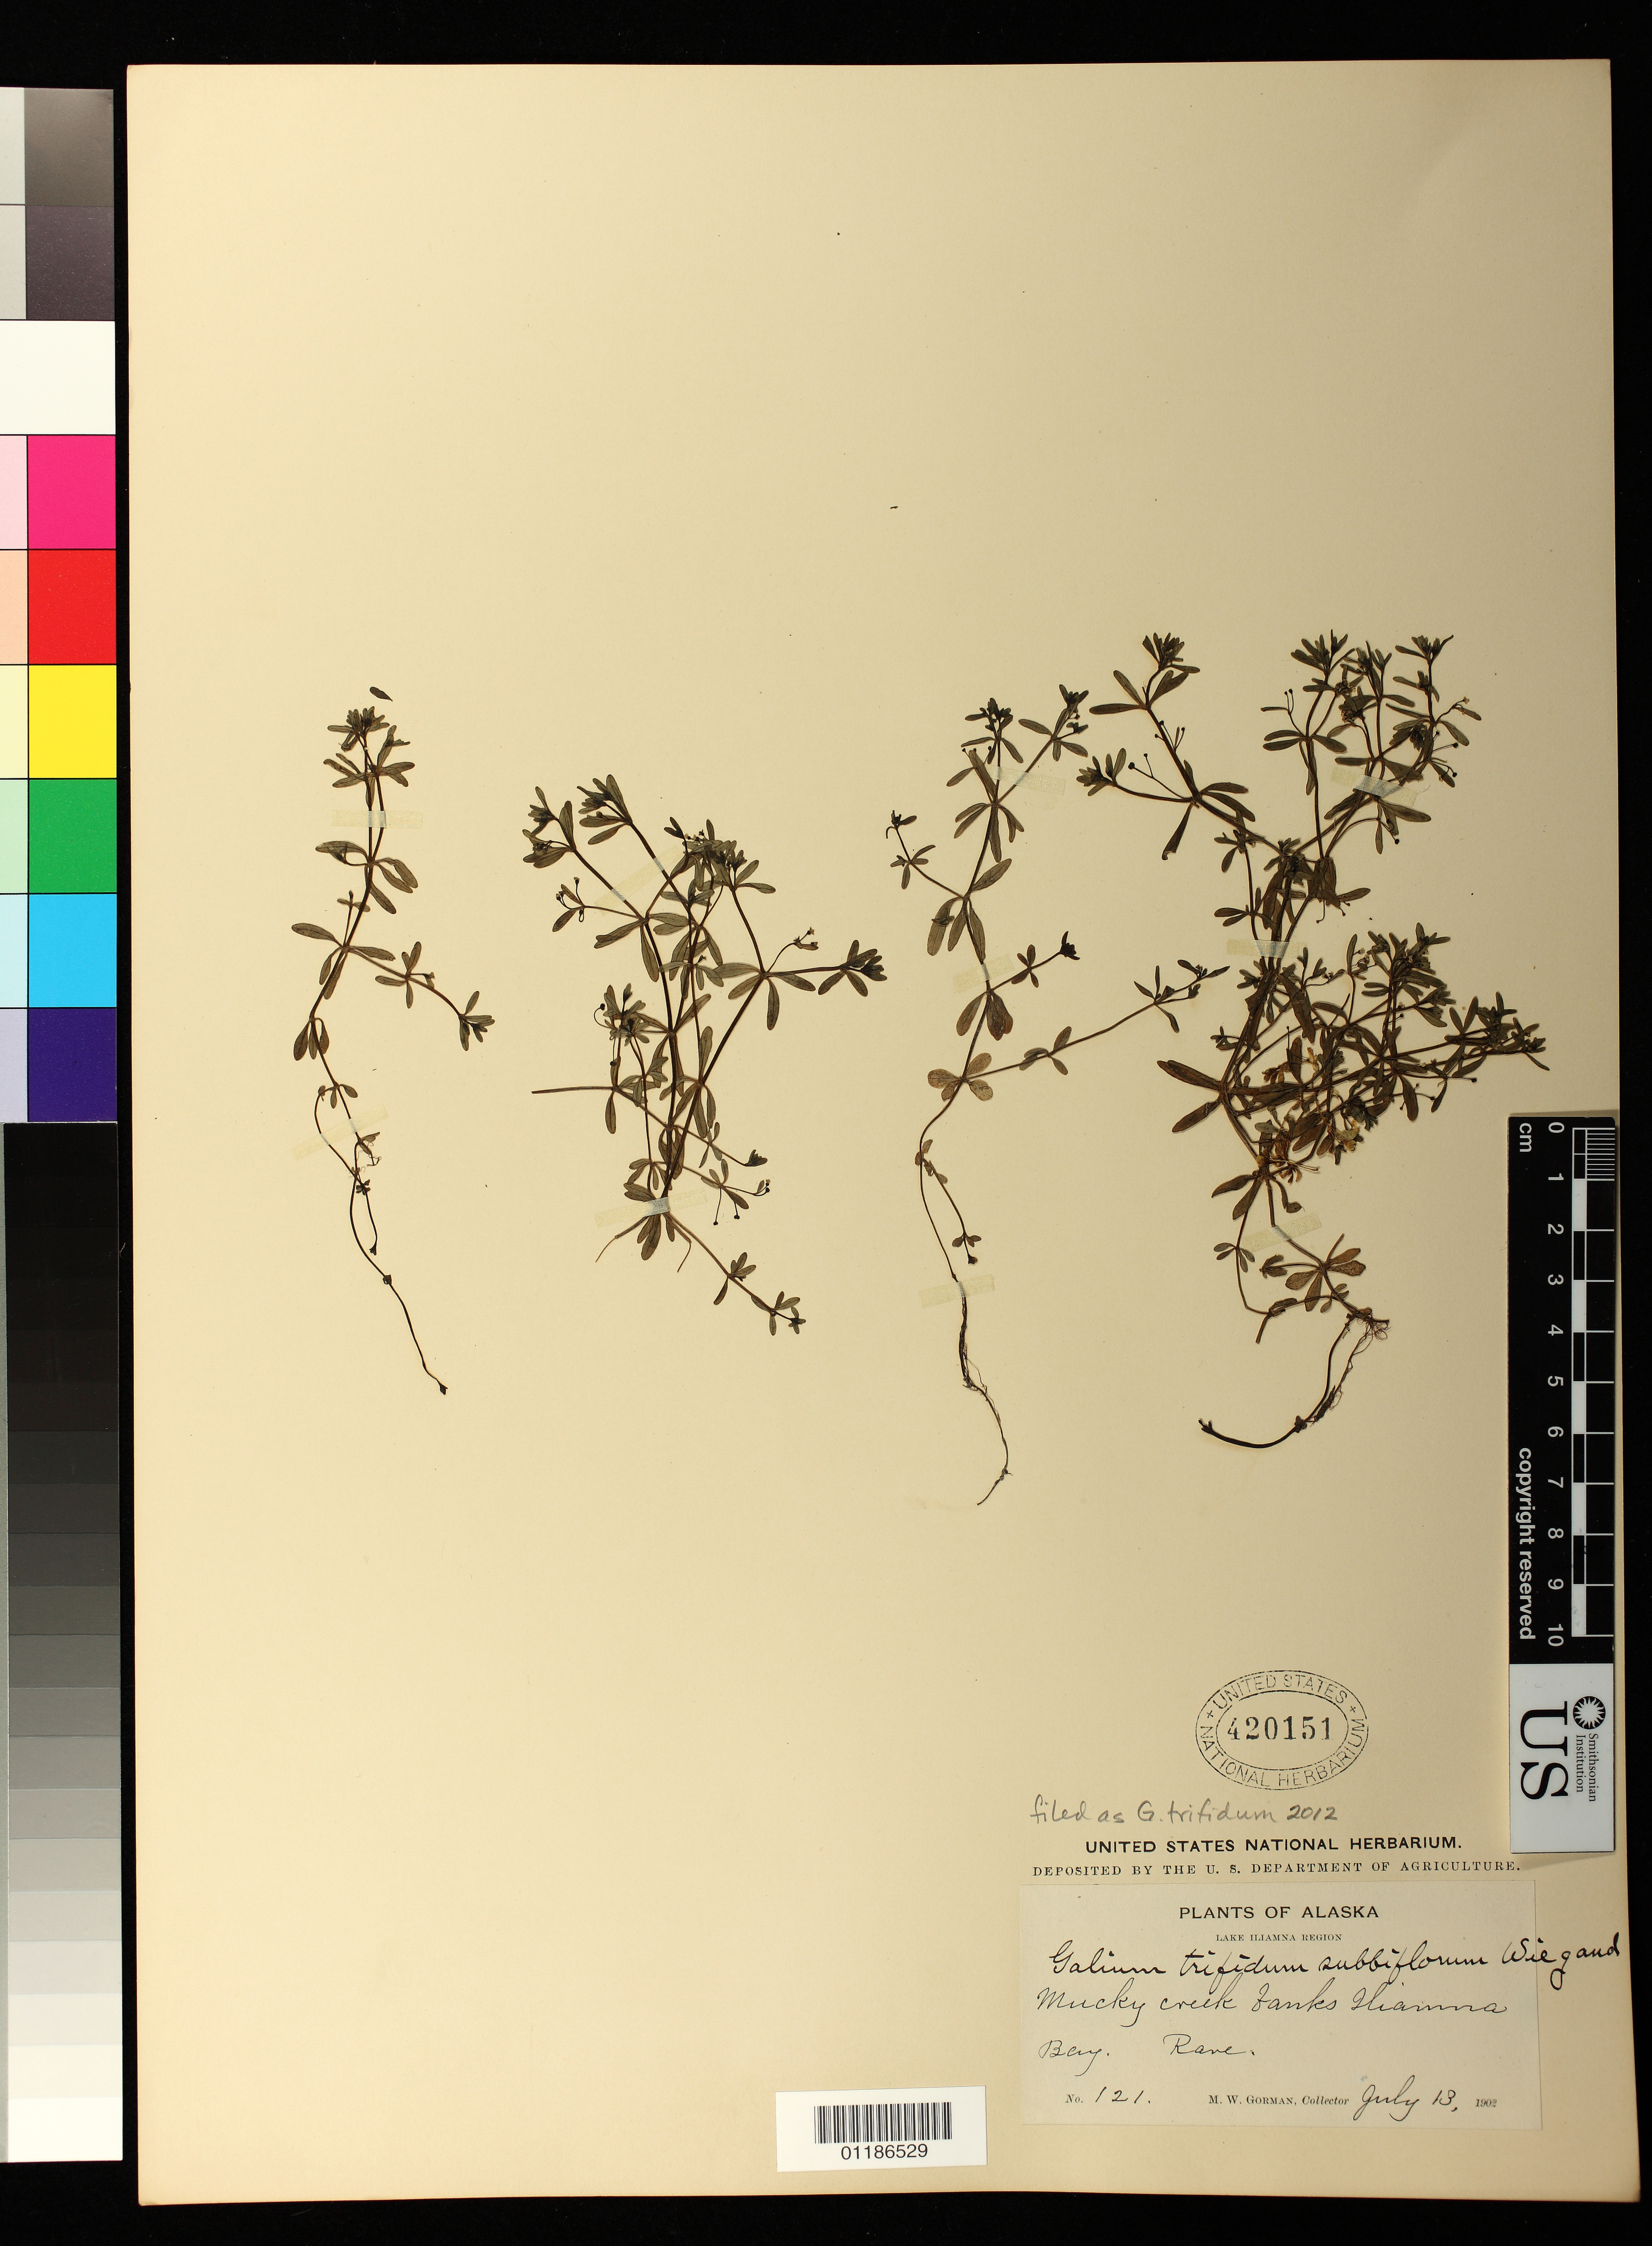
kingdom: Plantae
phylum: Tracheophyta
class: Magnoliopsida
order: Gentianales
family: Rubiaceae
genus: Galium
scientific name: Galium trifidum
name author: L.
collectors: M. W. Gorman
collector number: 121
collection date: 1902-07-13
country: United States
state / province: Alaska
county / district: Lake and Peninsula Borough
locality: Mucky creek banks Iliamna Bay.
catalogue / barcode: US 420151